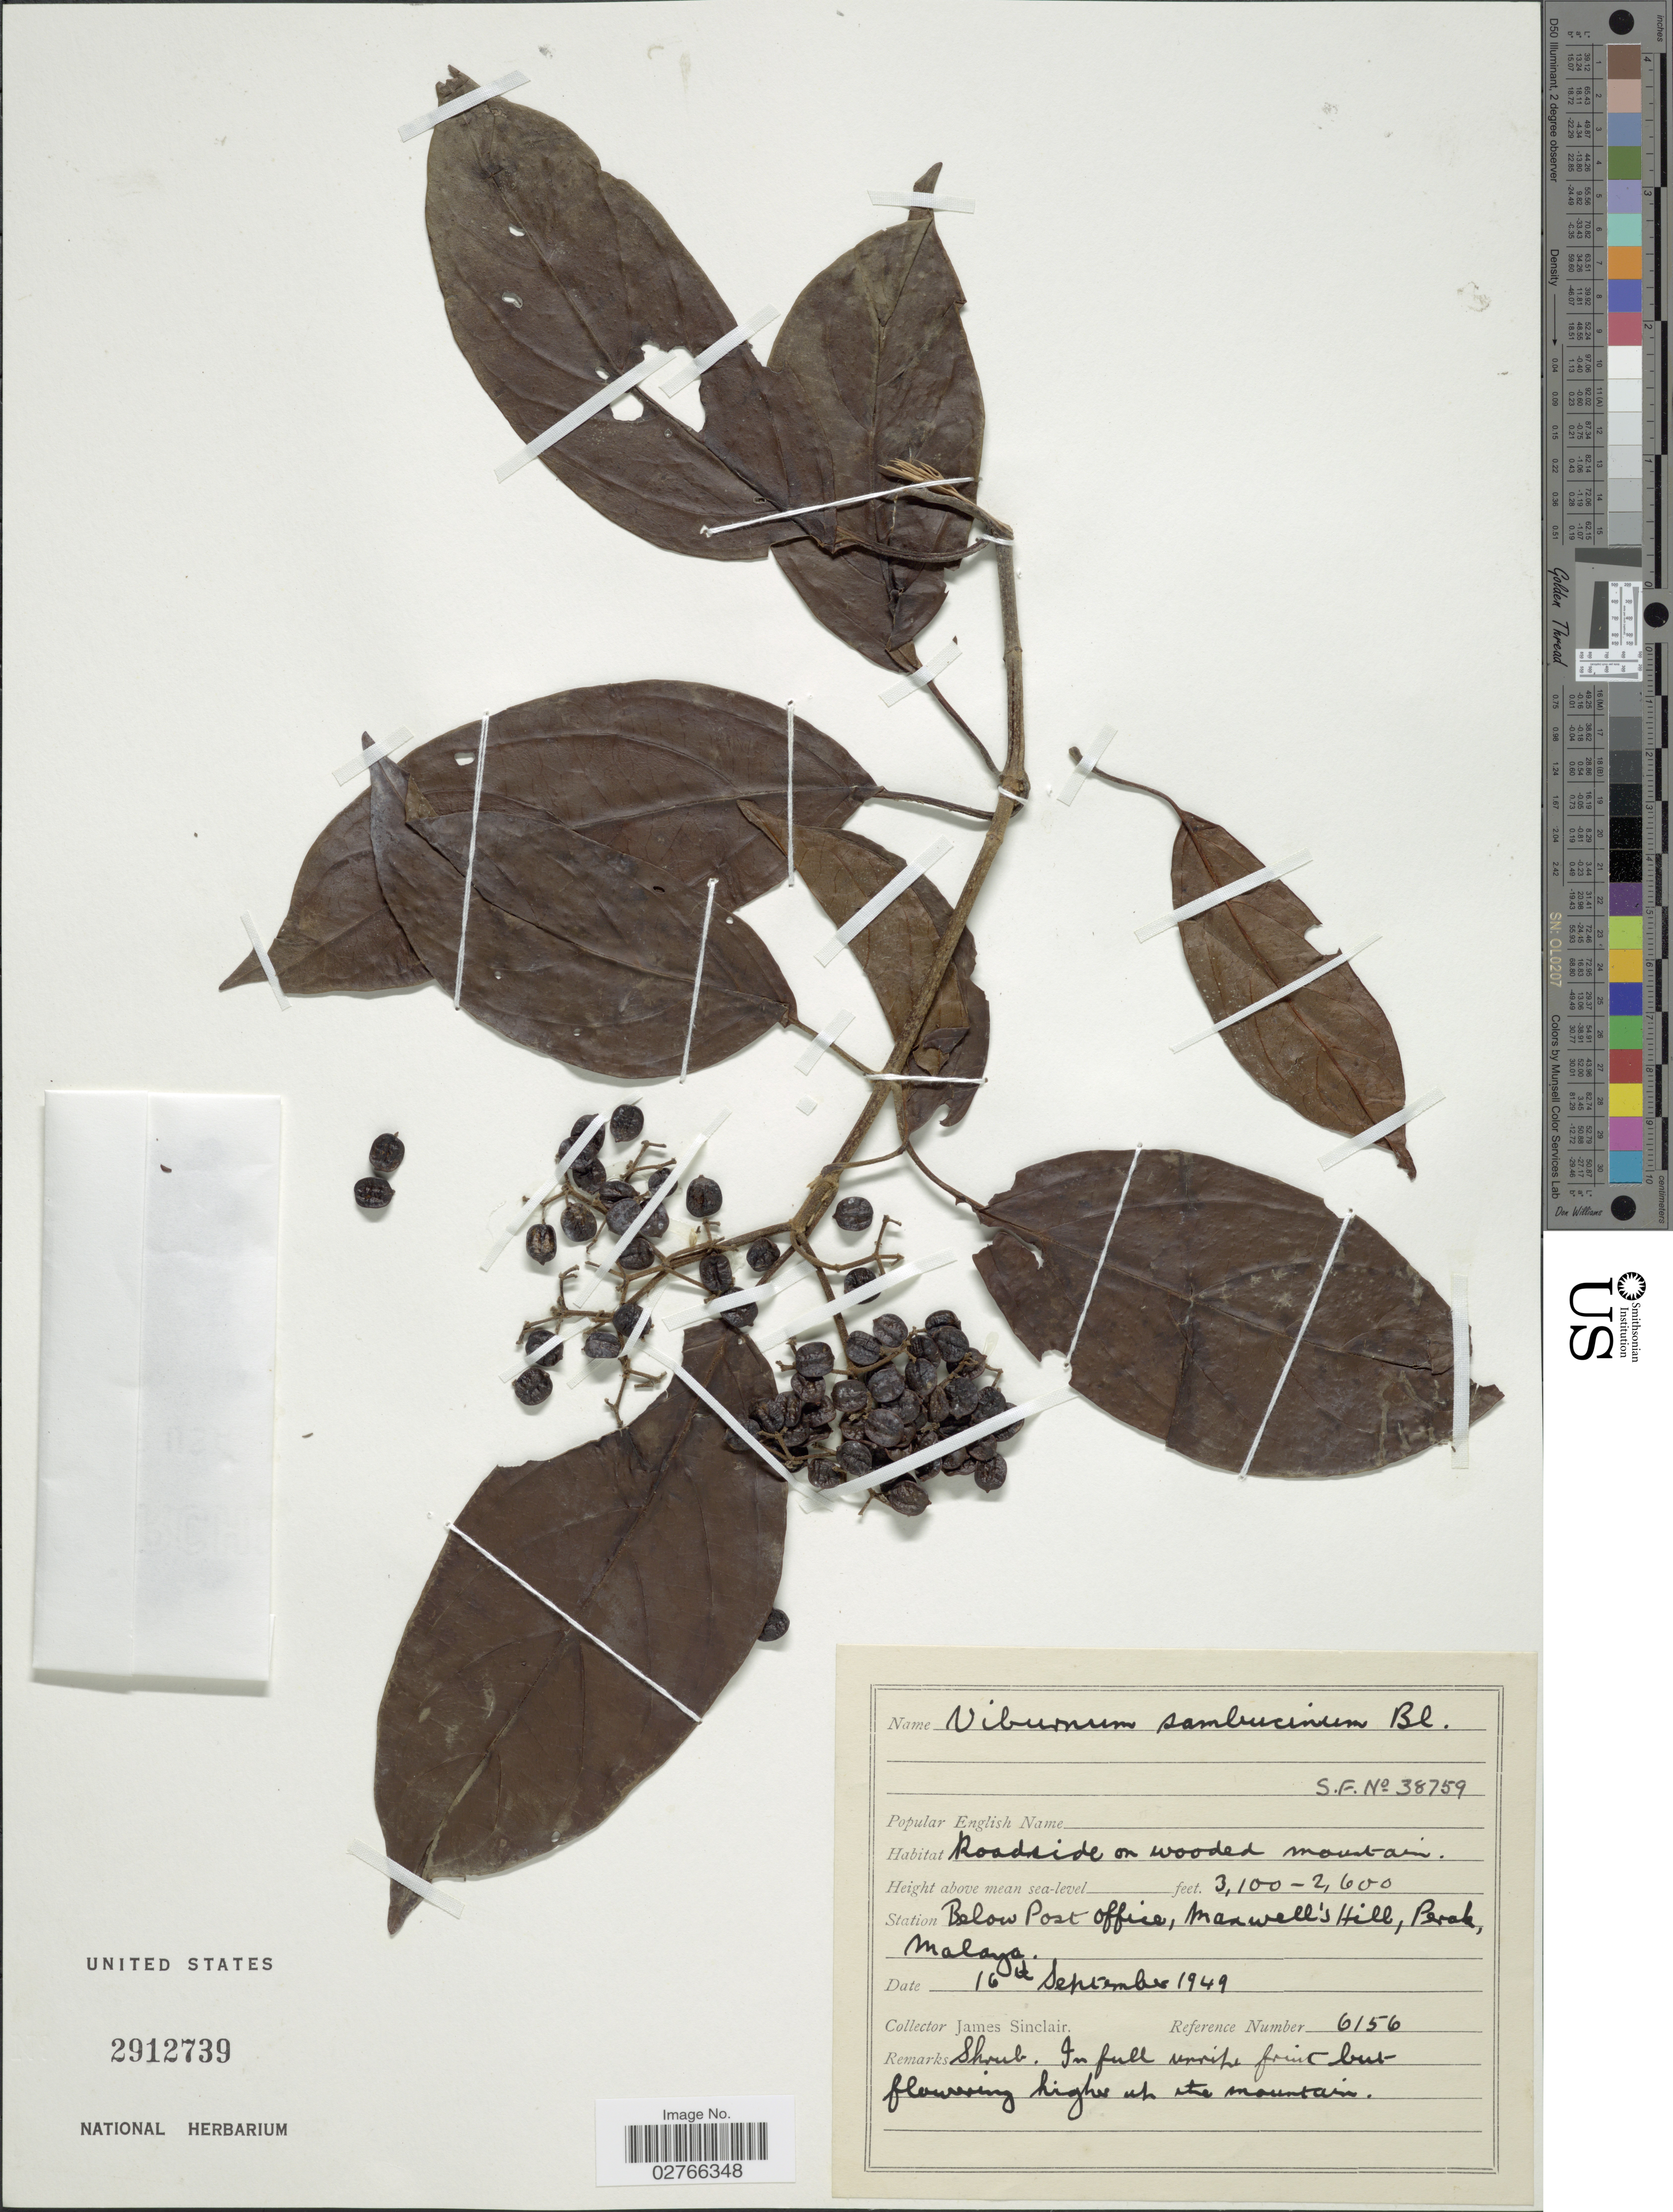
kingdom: Plantae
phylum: Tracheophyta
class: Magnoliopsida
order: Dipsacales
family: Viburnaceae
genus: Viburnum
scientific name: Viburnum sambucinum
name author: Reinw. ex Blume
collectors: J. Sinclair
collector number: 6156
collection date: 1949-09-16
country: Malaysia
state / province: Perak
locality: Below Post Office, Maxwell's Hill, Perak, Malaya.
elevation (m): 792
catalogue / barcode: US 2912739